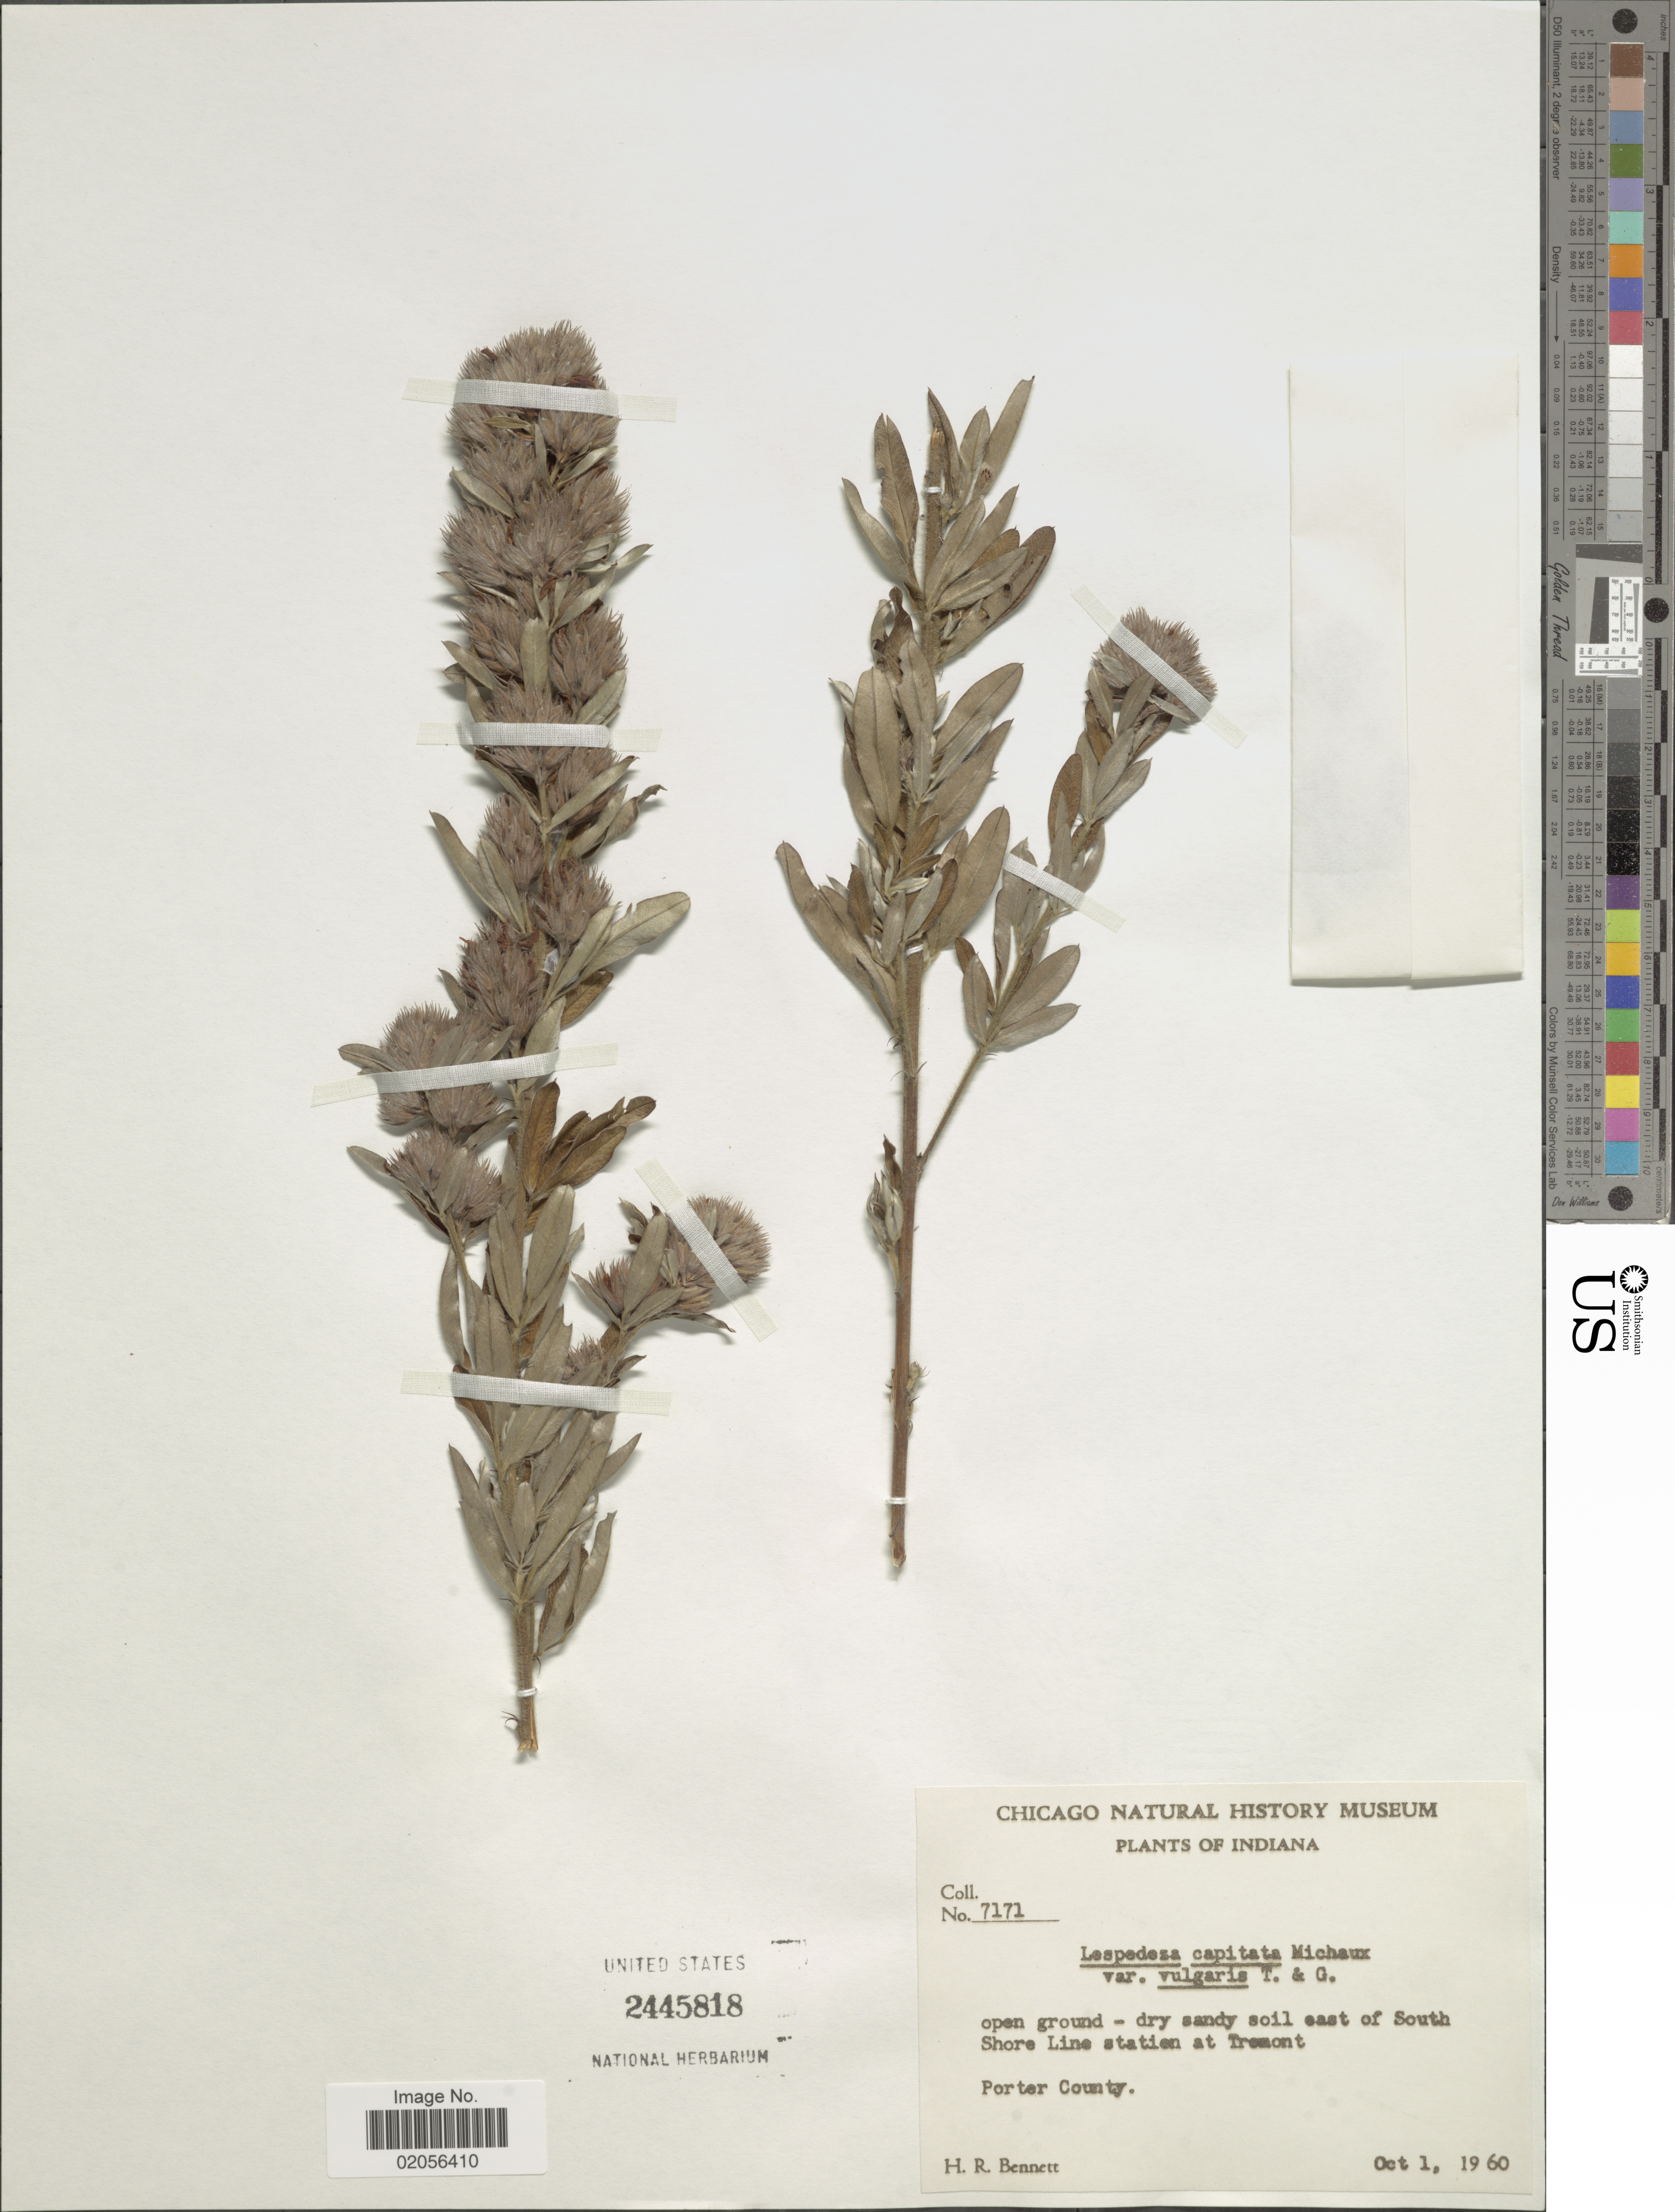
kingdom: Plantae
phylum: Tracheophyta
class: Magnoliopsida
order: Fabales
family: Fabaceae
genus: Lespedeza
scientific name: Lespedeza capitata var. vulgaris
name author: Torr. & A. Gray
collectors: H. R. Bennett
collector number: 7171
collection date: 1960-10-01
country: United States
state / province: Indiana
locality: Open ground - dry sandy soil east of South Shore Line station at Tremont, Porter County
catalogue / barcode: US 2445818